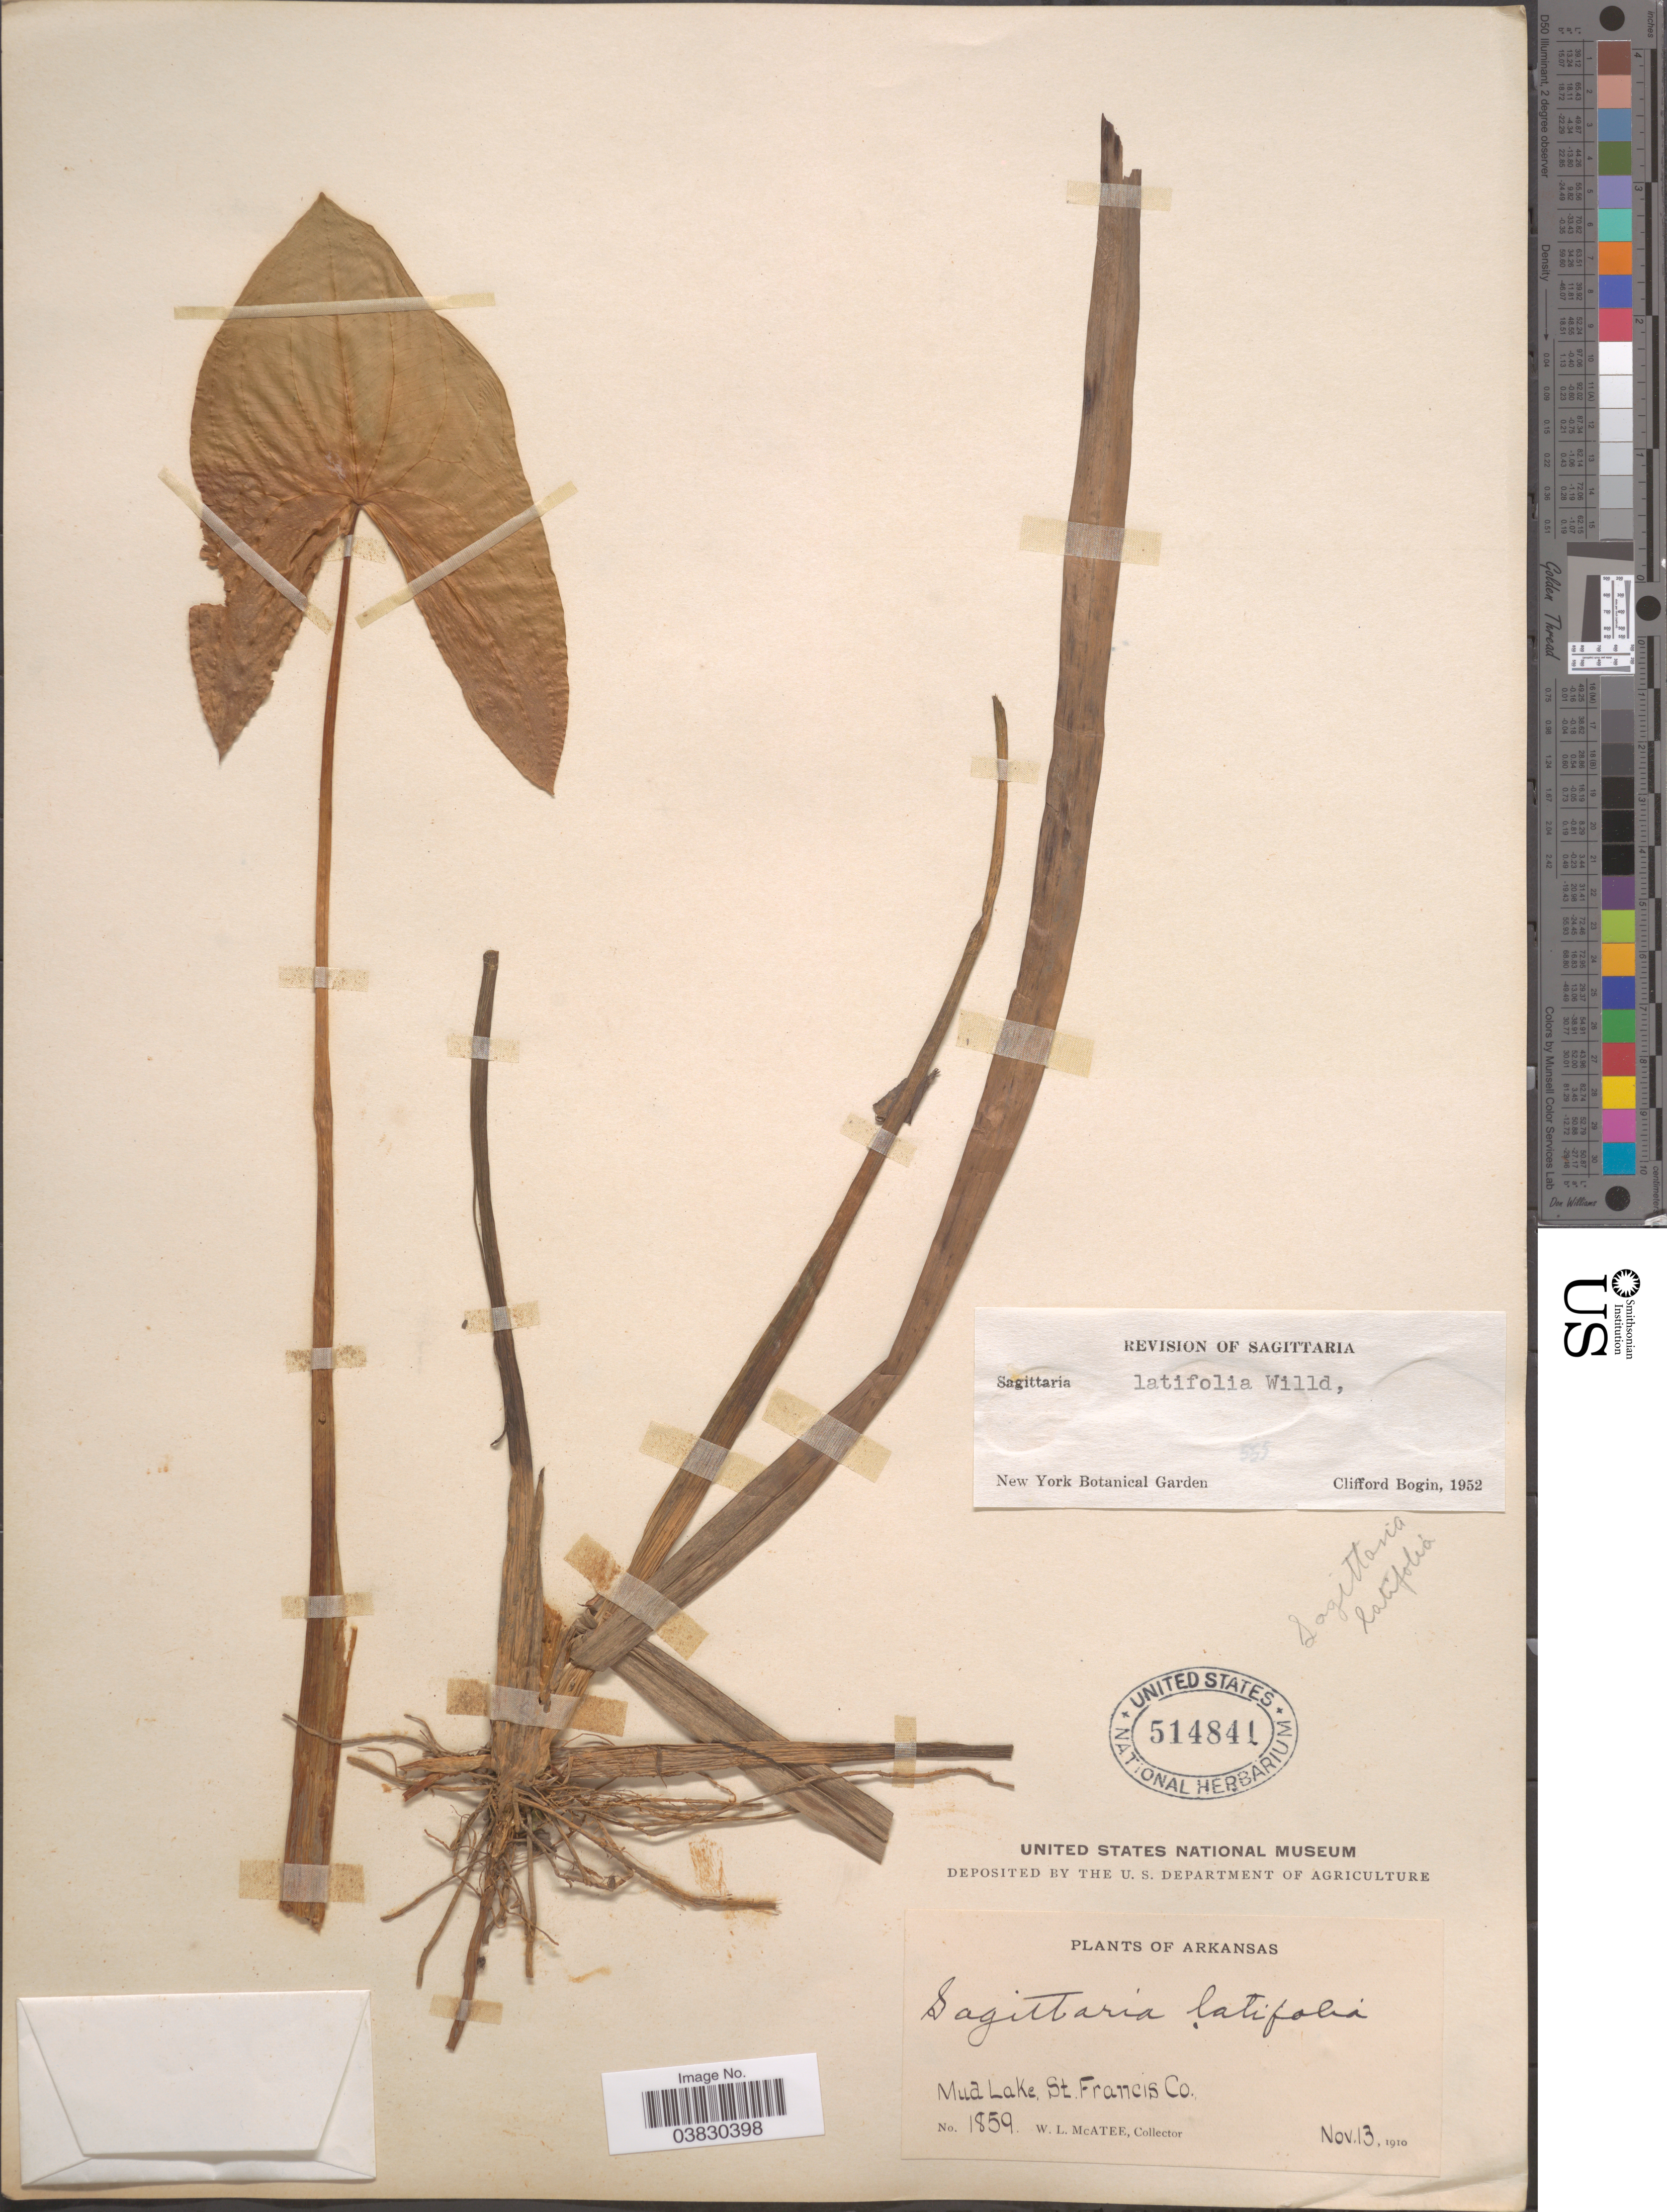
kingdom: Plantae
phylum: Tracheophyta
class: Liliopsida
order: Alismatales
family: Alismataceae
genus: Sagittaria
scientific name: Sagittaria variabilis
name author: Englem. ex A. Gray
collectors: W. McAtee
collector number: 1859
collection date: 1910-11-13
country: United States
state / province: Arkansas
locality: Mud Lake, St. Francis Co.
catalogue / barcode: US 514841